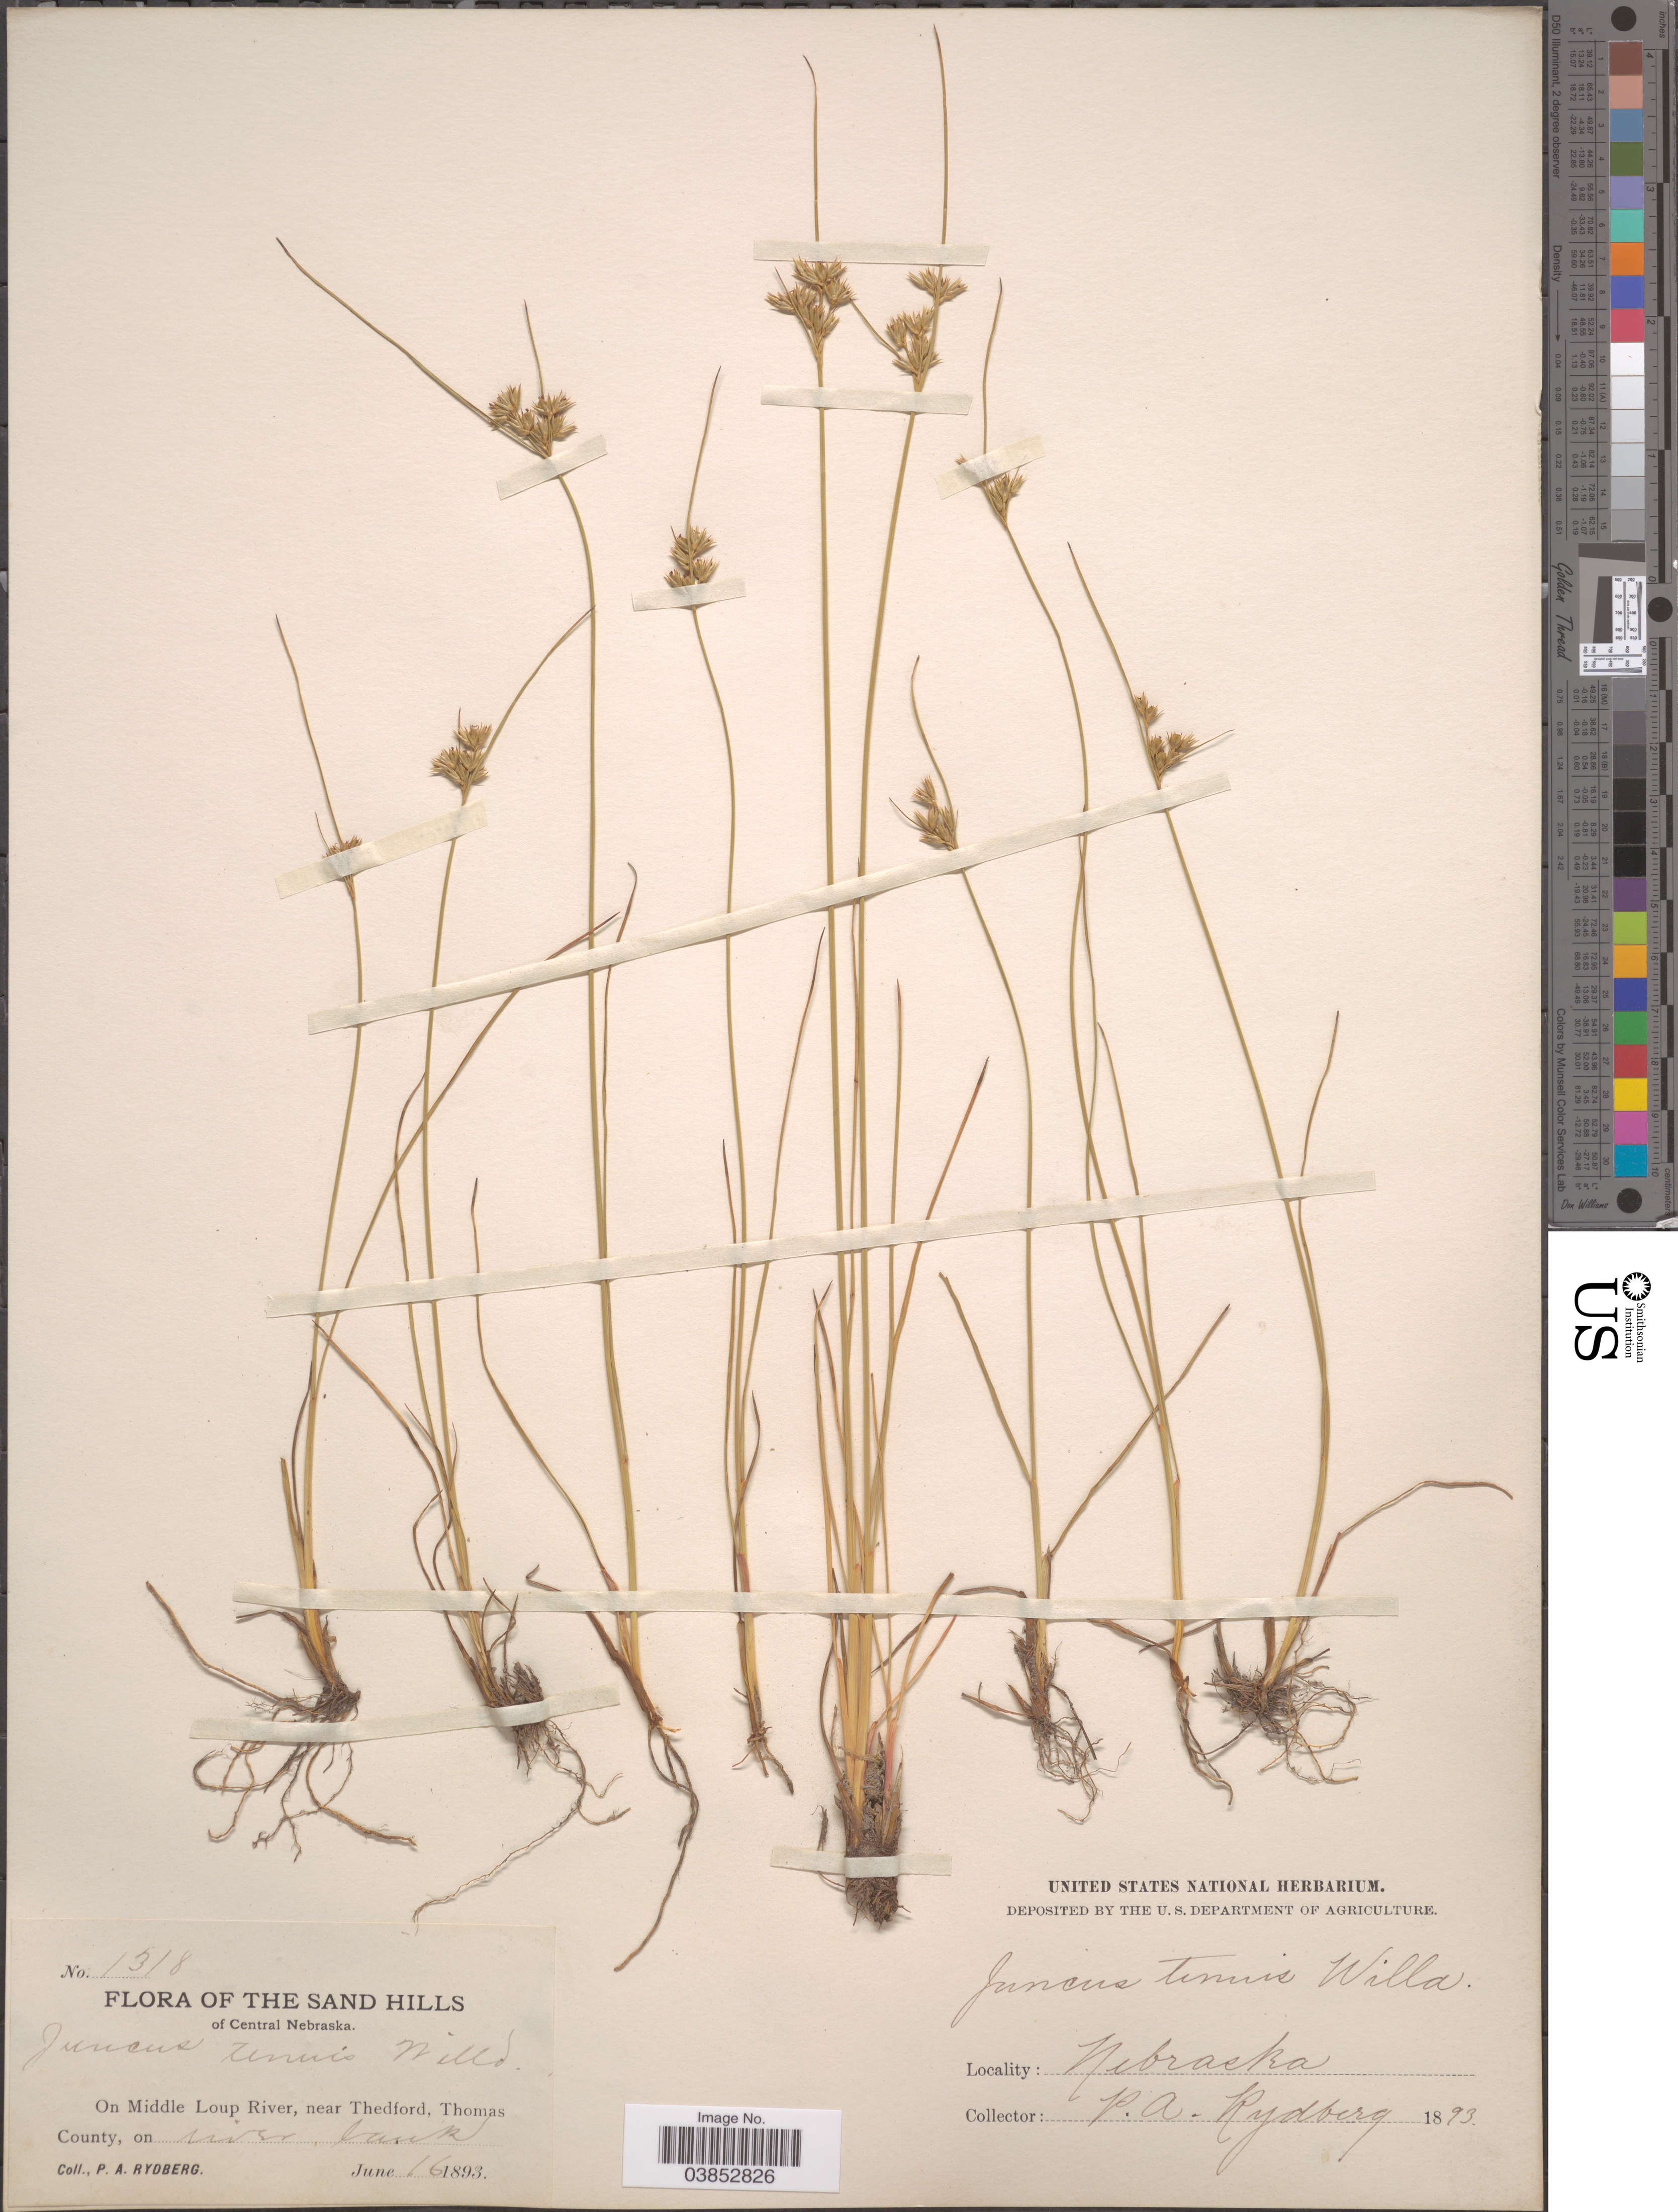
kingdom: Plantae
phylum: Tracheophyta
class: Liliopsida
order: Poales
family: Juncaceae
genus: Juncus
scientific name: Juncus dudleyi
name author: Wiegand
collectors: P. A. Rydberg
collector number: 1318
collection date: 1893-06-16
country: United States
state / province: Nebraska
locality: Sand Hills of Central Nebraska. On Middle Loup River, near Thedford, Thomas County, on meadow.